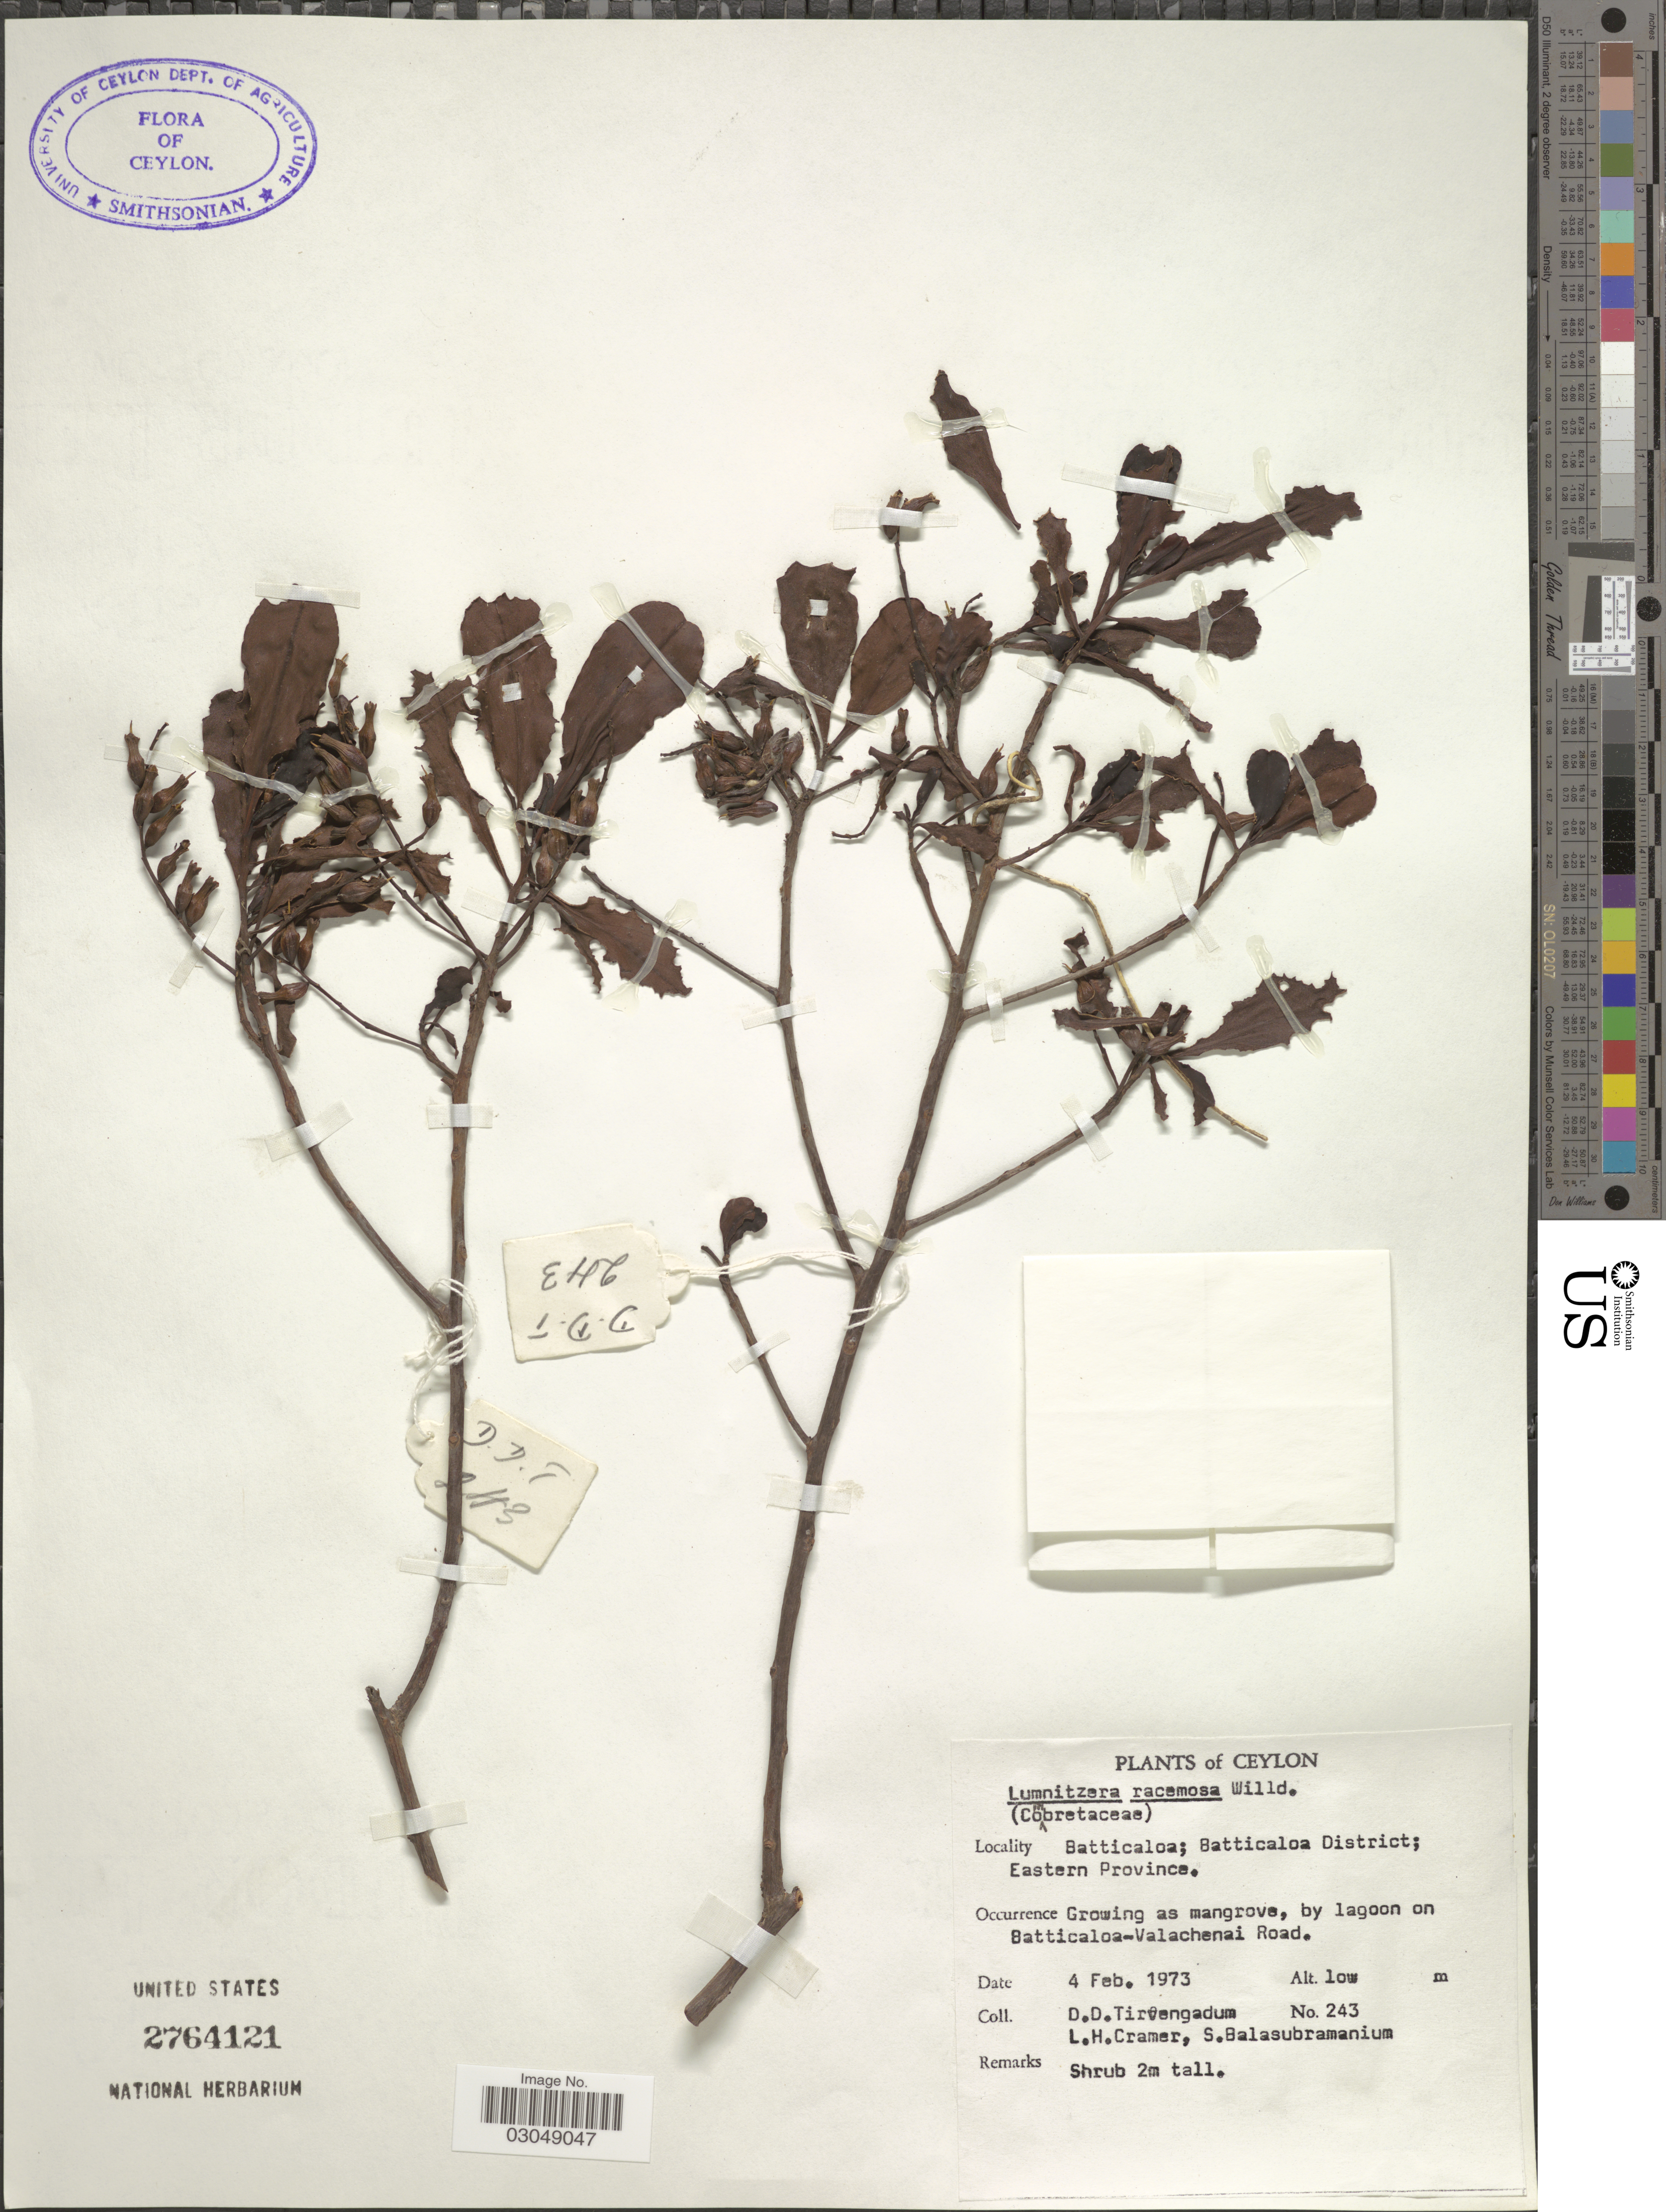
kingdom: Plantae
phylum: Tracheophyta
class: Magnoliopsida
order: Myrtales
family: Combretaceae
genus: Lumnitzera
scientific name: Lumnitzera racemosa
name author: Willd.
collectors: D. Tirvengadum, L. H. Cramer & S. Balasubramanium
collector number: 243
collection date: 1973-02-04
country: Sri Lanka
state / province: Eastern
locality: Ceylon. Batticaloa; Batticaloa District. By lagoon on Batticaloa-Valachenai Road.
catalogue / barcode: US 2764121